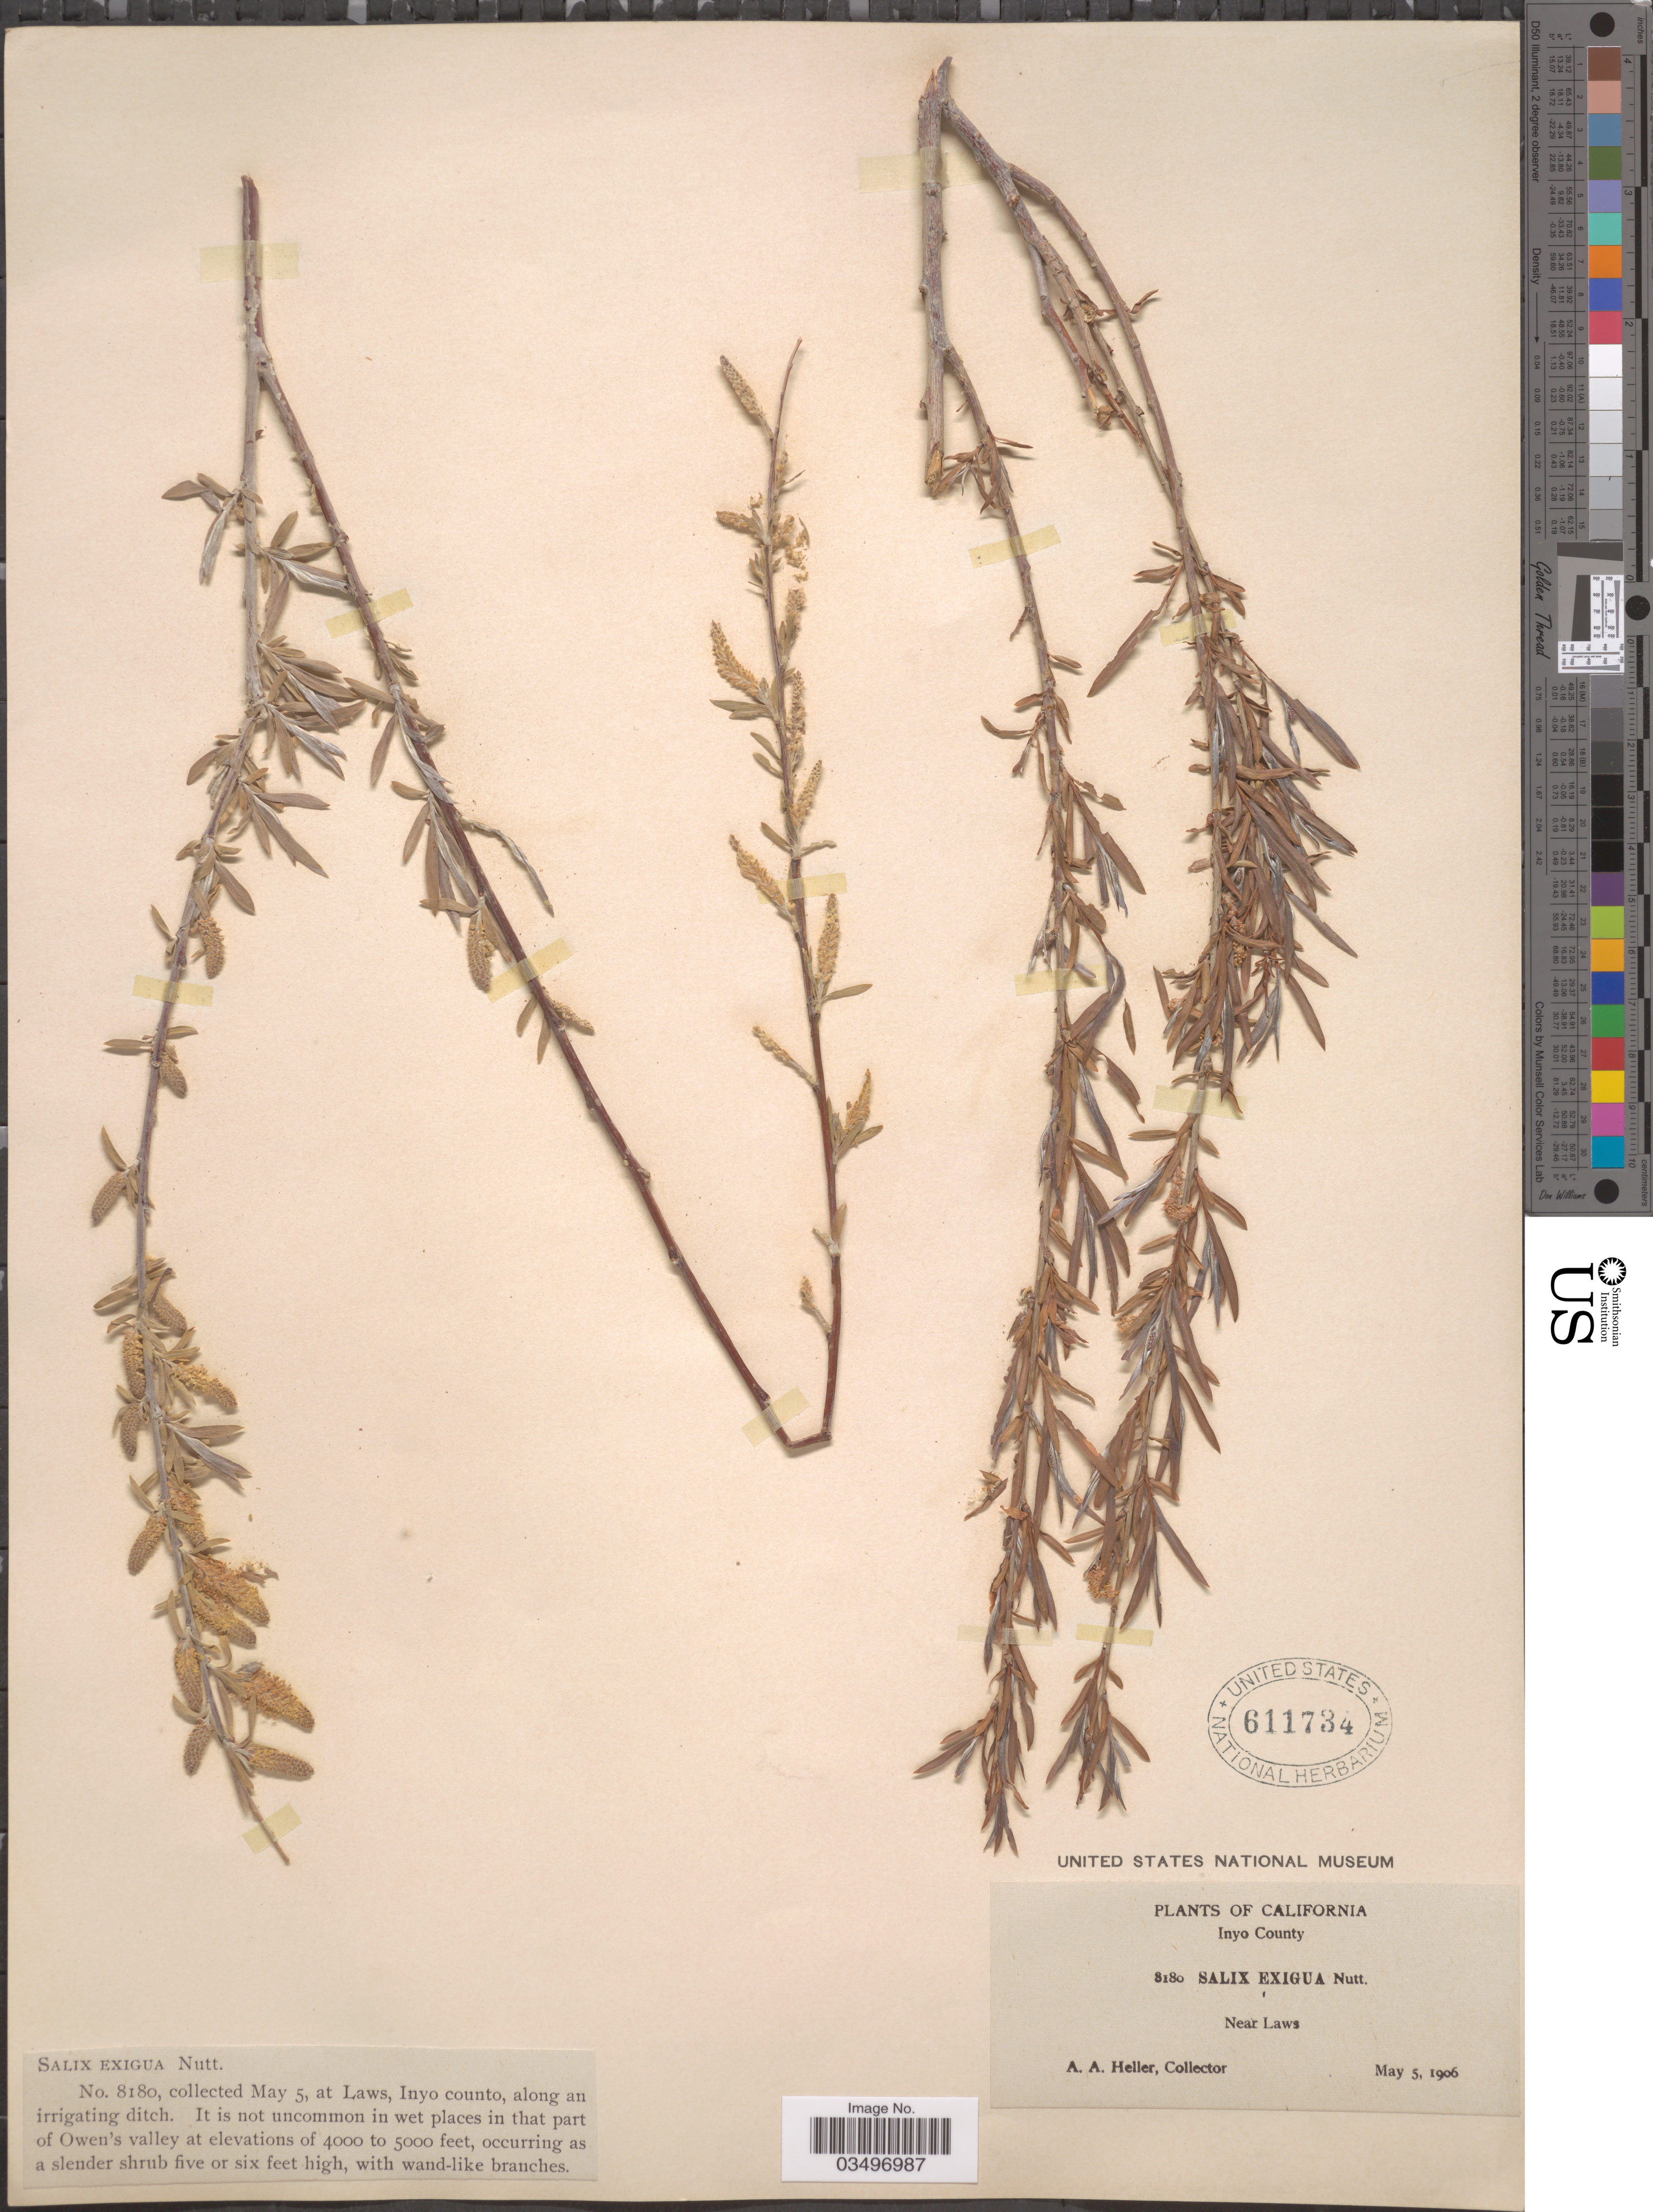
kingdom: Plantae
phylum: Tracheophyta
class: Magnoliopsida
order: Malpighiales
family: Salicaceae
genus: Salix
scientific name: Salix exigua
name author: Nutt.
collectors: A. A. Heller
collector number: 8180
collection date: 1906-05-05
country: United States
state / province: California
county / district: Inyo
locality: Inyo County. Near Laws. Part of Owen's valley. [unsure placement]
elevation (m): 1219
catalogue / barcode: US 611734